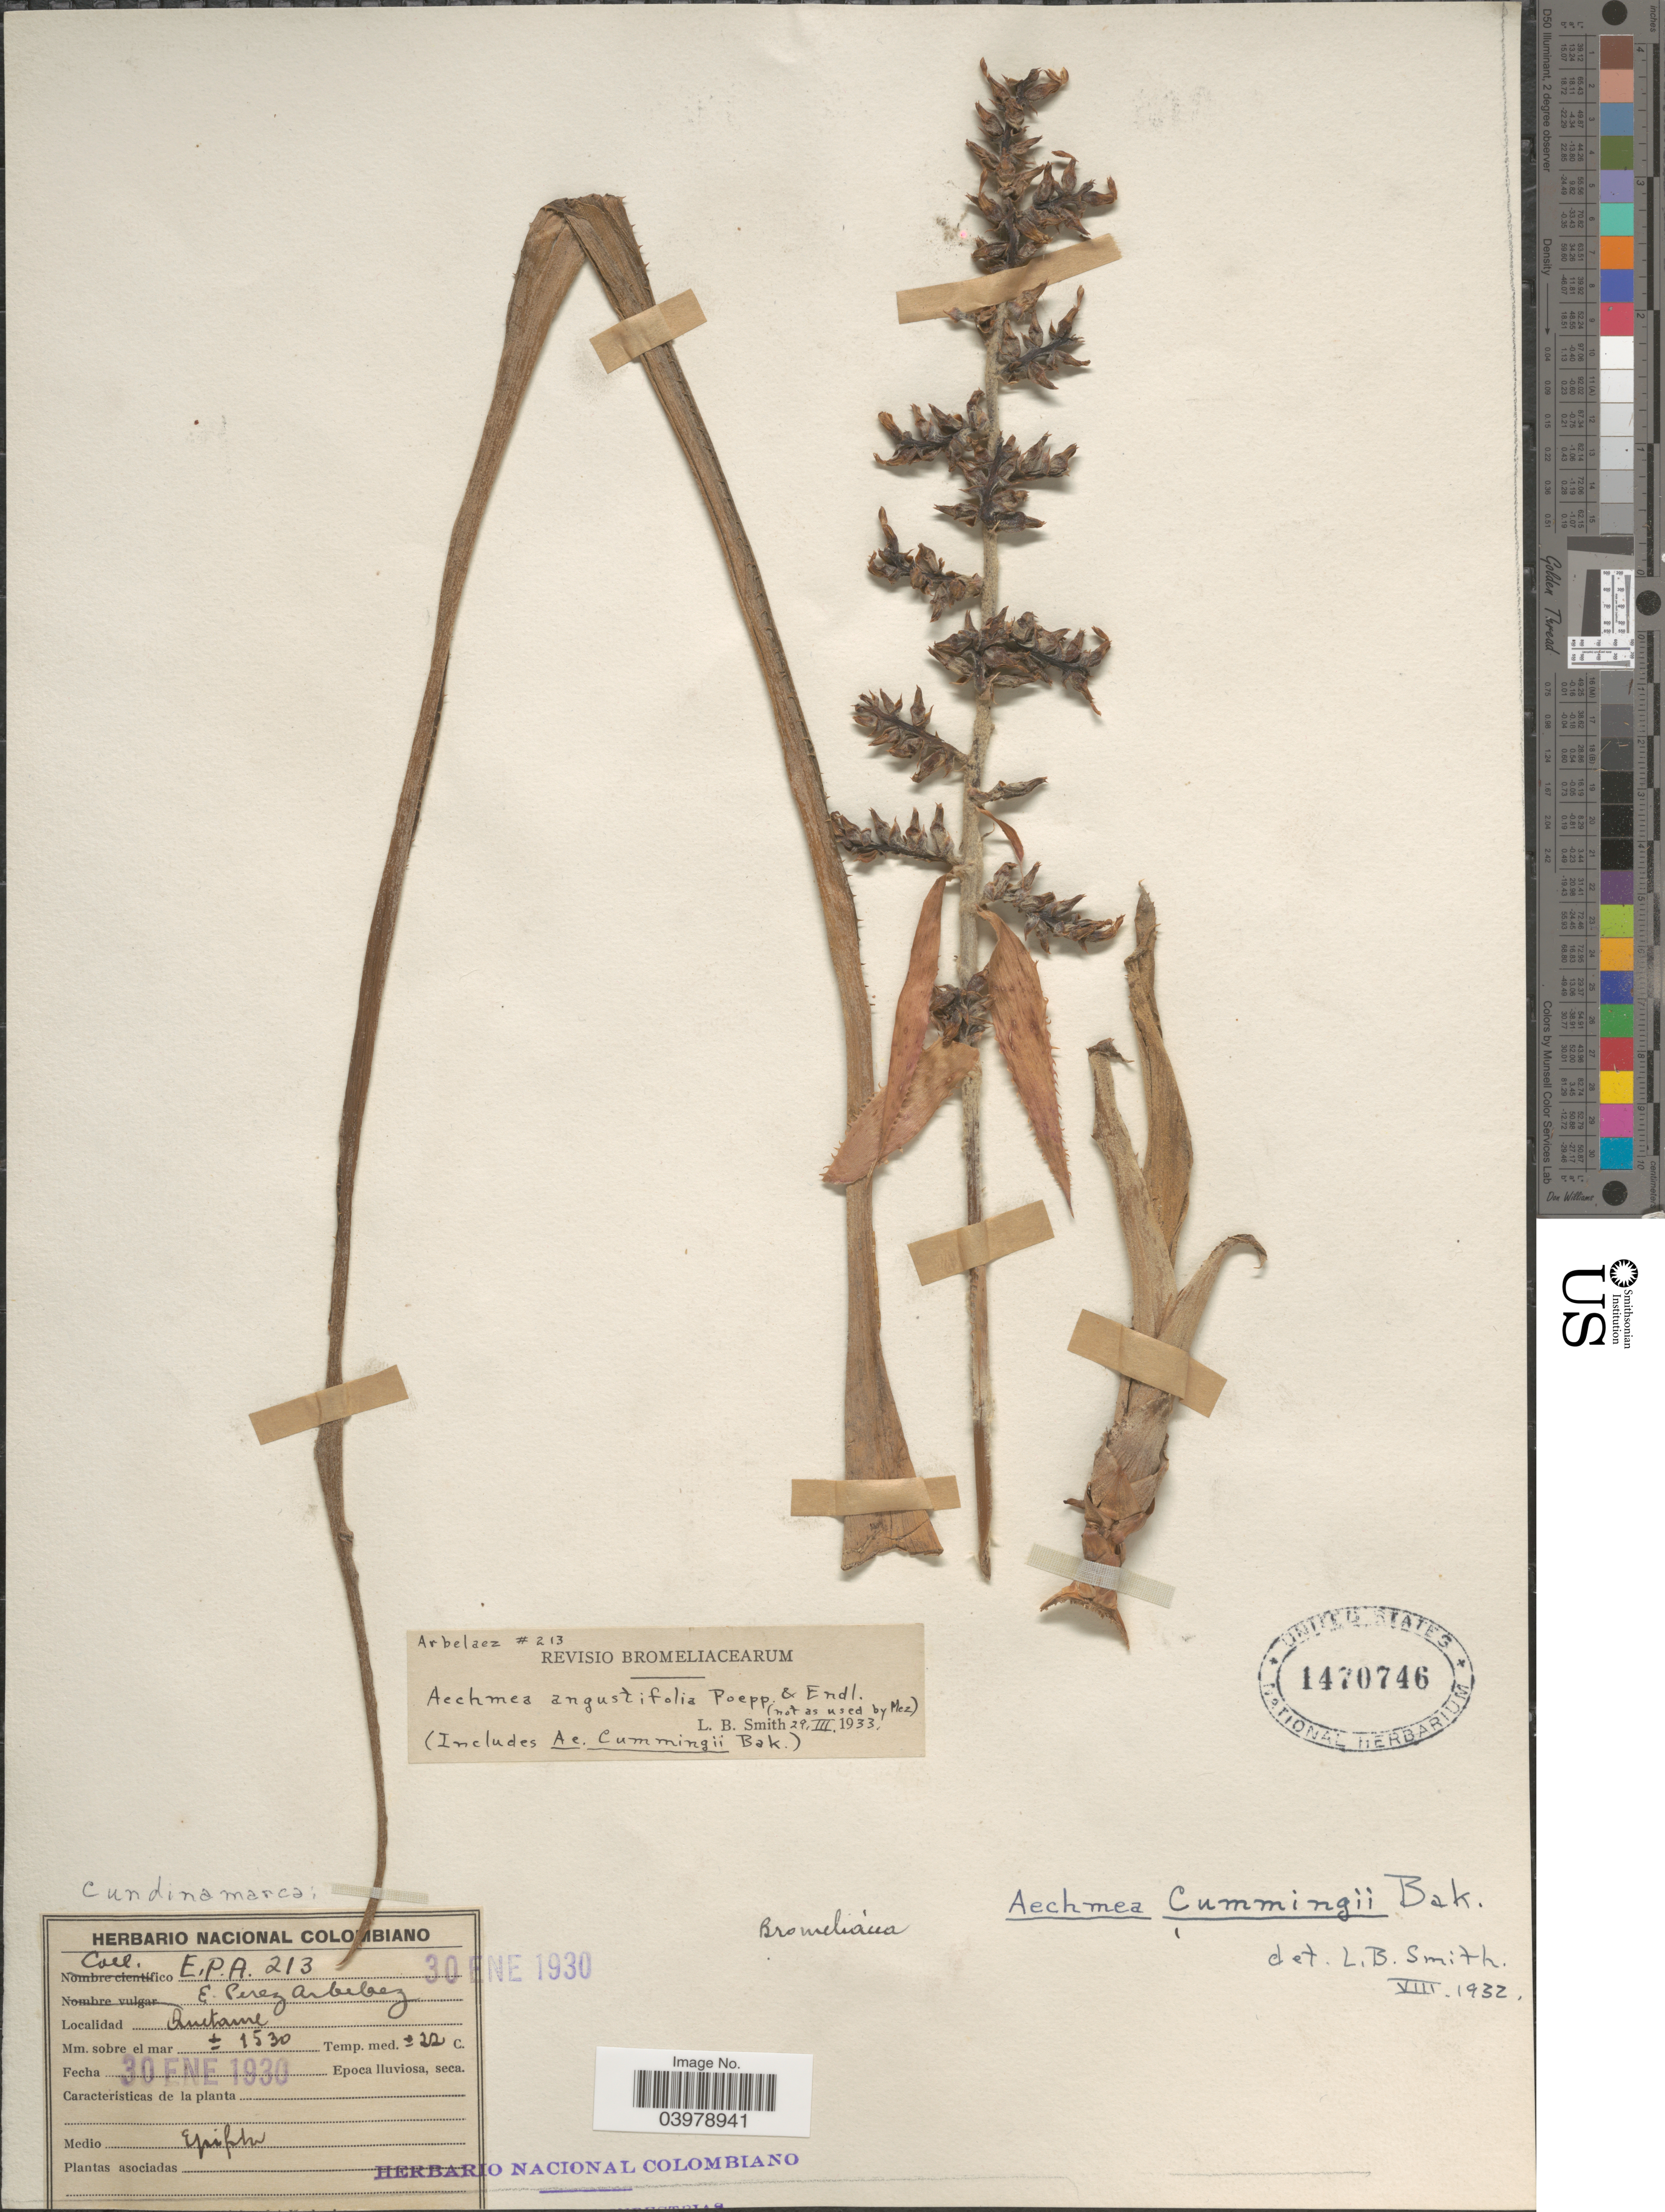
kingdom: Plantae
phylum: Tracheophyta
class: Liliopsida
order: Poales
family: Bromeliaceae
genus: Aechmea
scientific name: Aechmea angustifolia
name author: Poepp. & Endl.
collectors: E. Pérez Arbeláez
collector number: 213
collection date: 1930-01-30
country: Colombia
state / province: Cundinamarca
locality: Quetame.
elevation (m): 1530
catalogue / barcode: US 1470746